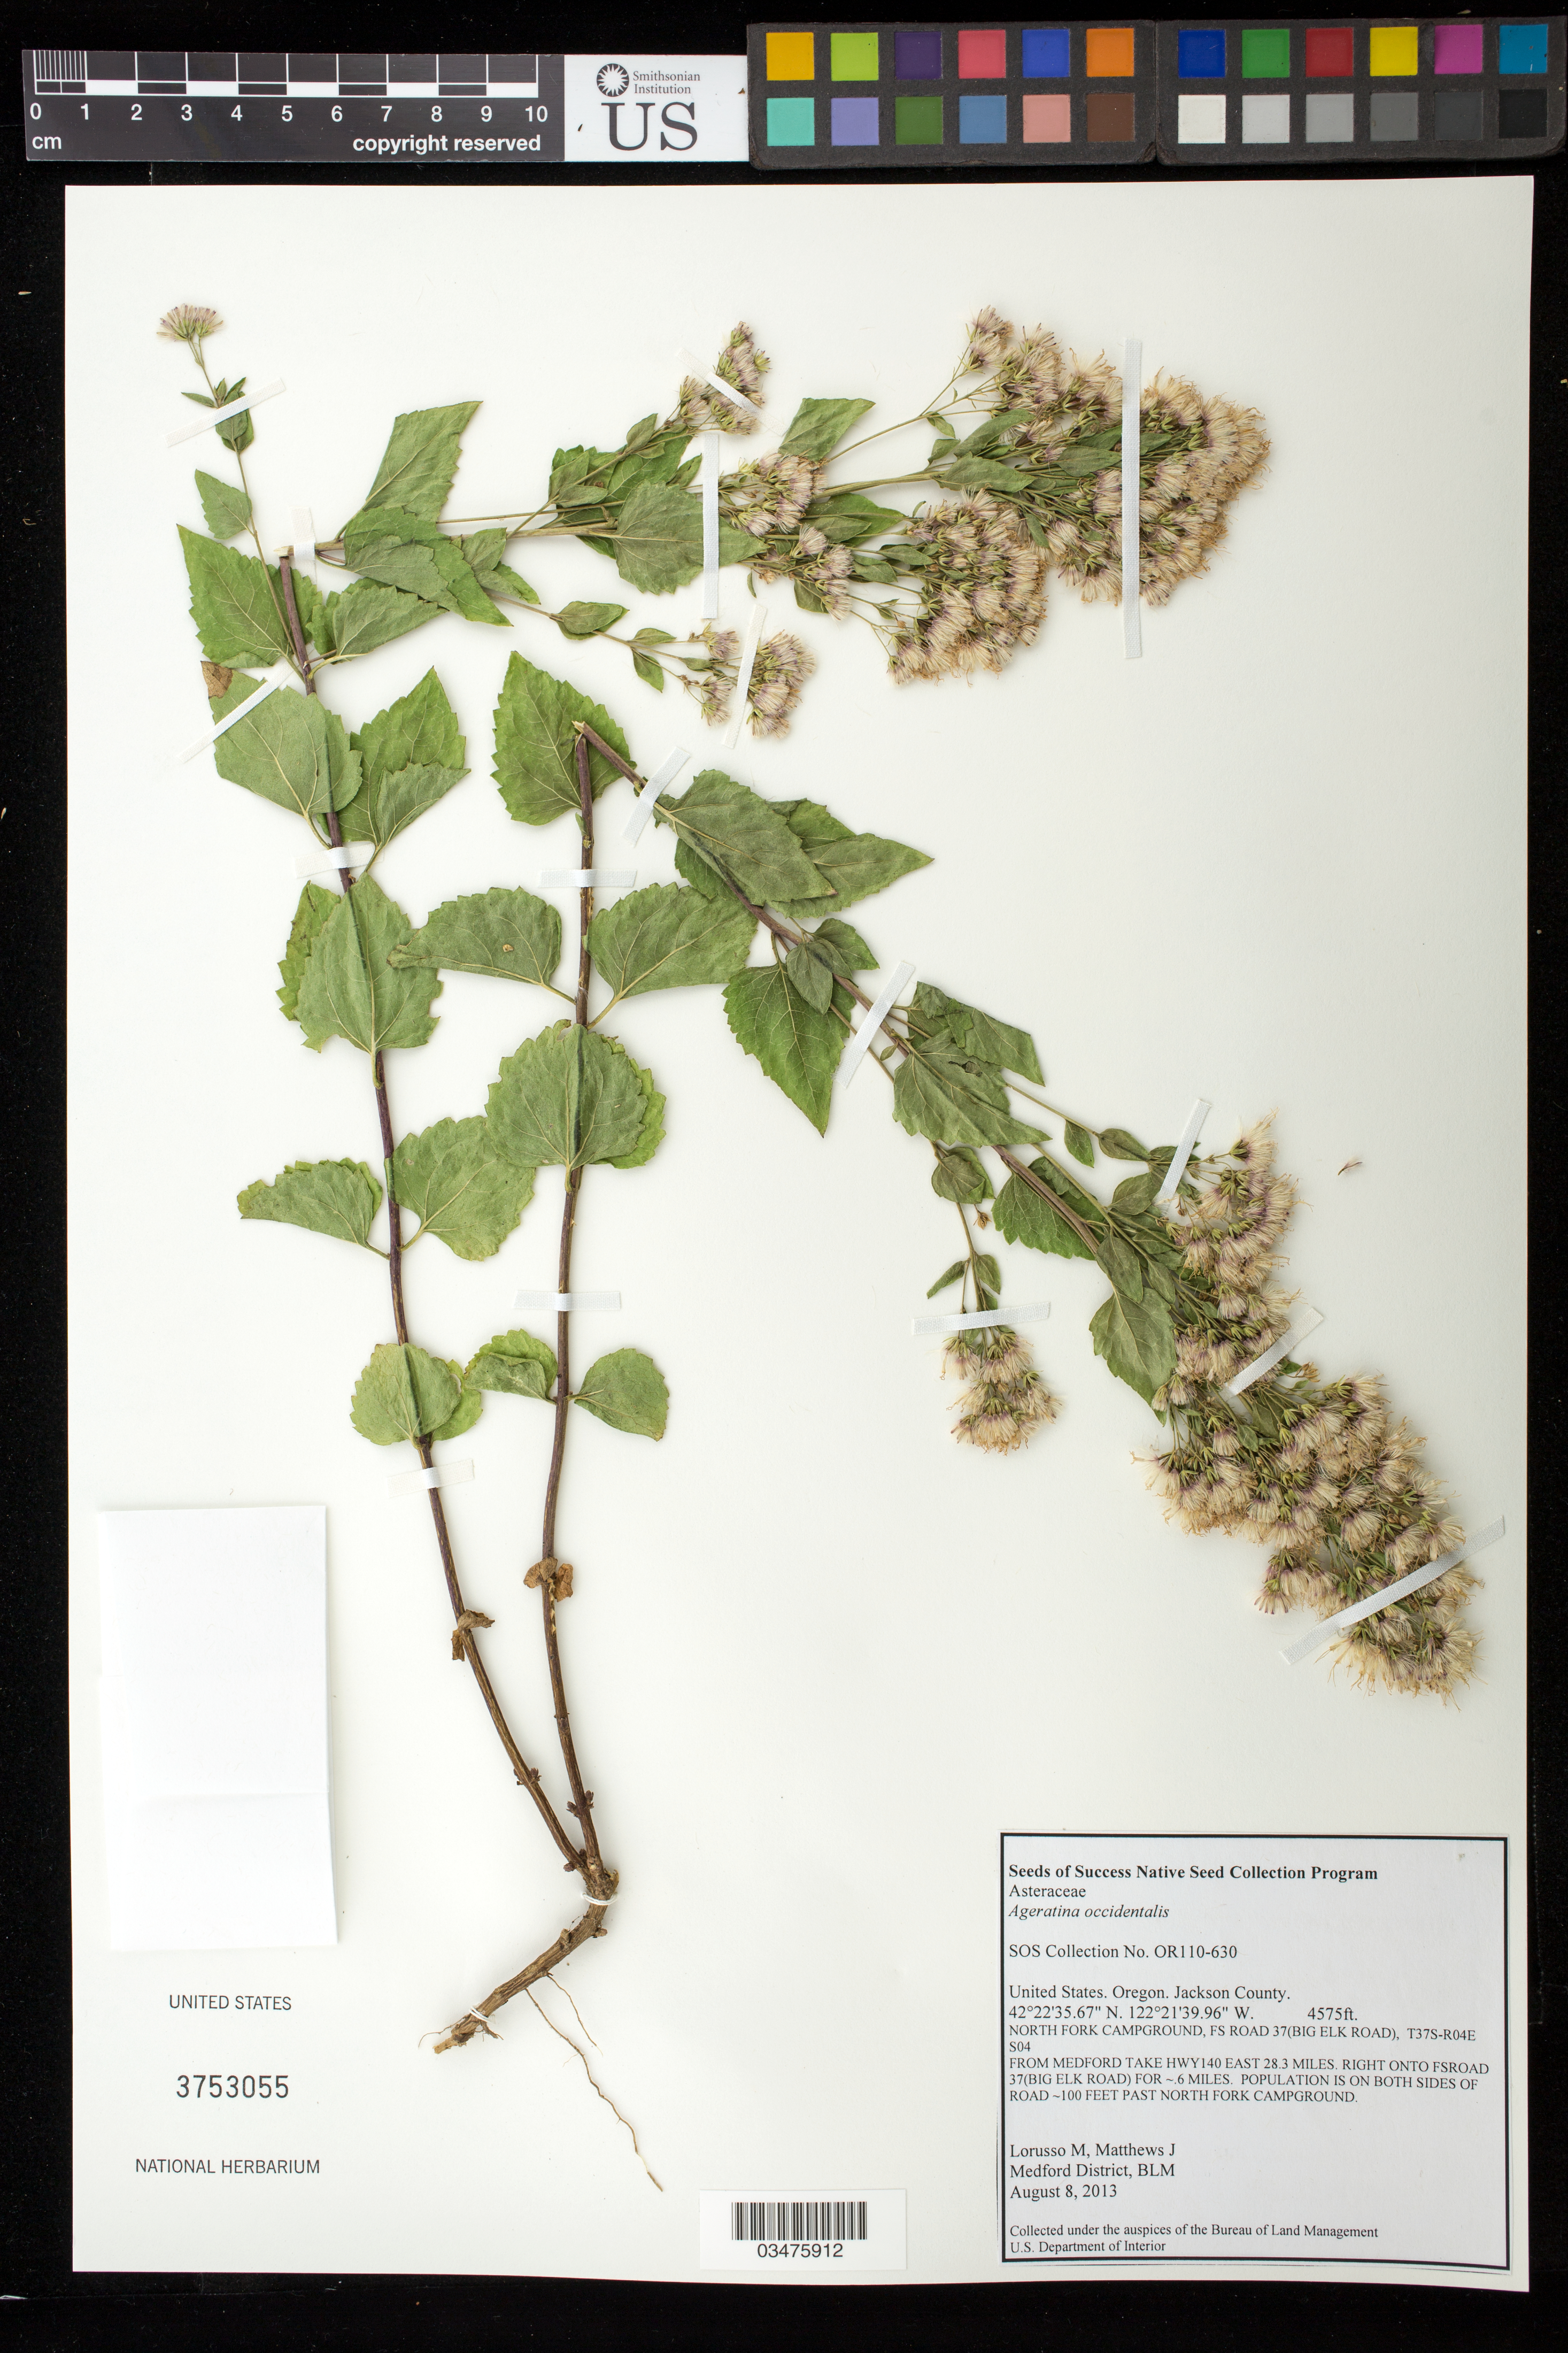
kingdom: Plantae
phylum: Tracheophyta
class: Magnoliopsida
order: Asterales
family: Asteraceae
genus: Ageratina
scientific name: Ageratina occidentalis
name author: (Hook.) R.M. King & H. Rob.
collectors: M. Lorusso & J. Matthews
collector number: OR110-630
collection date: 2013-08-08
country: United States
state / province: Oregon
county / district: Jackson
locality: North Fork Campground, FS Road 37 (Big Elk Road).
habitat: Base of lava flow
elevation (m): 1394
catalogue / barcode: US 3753055